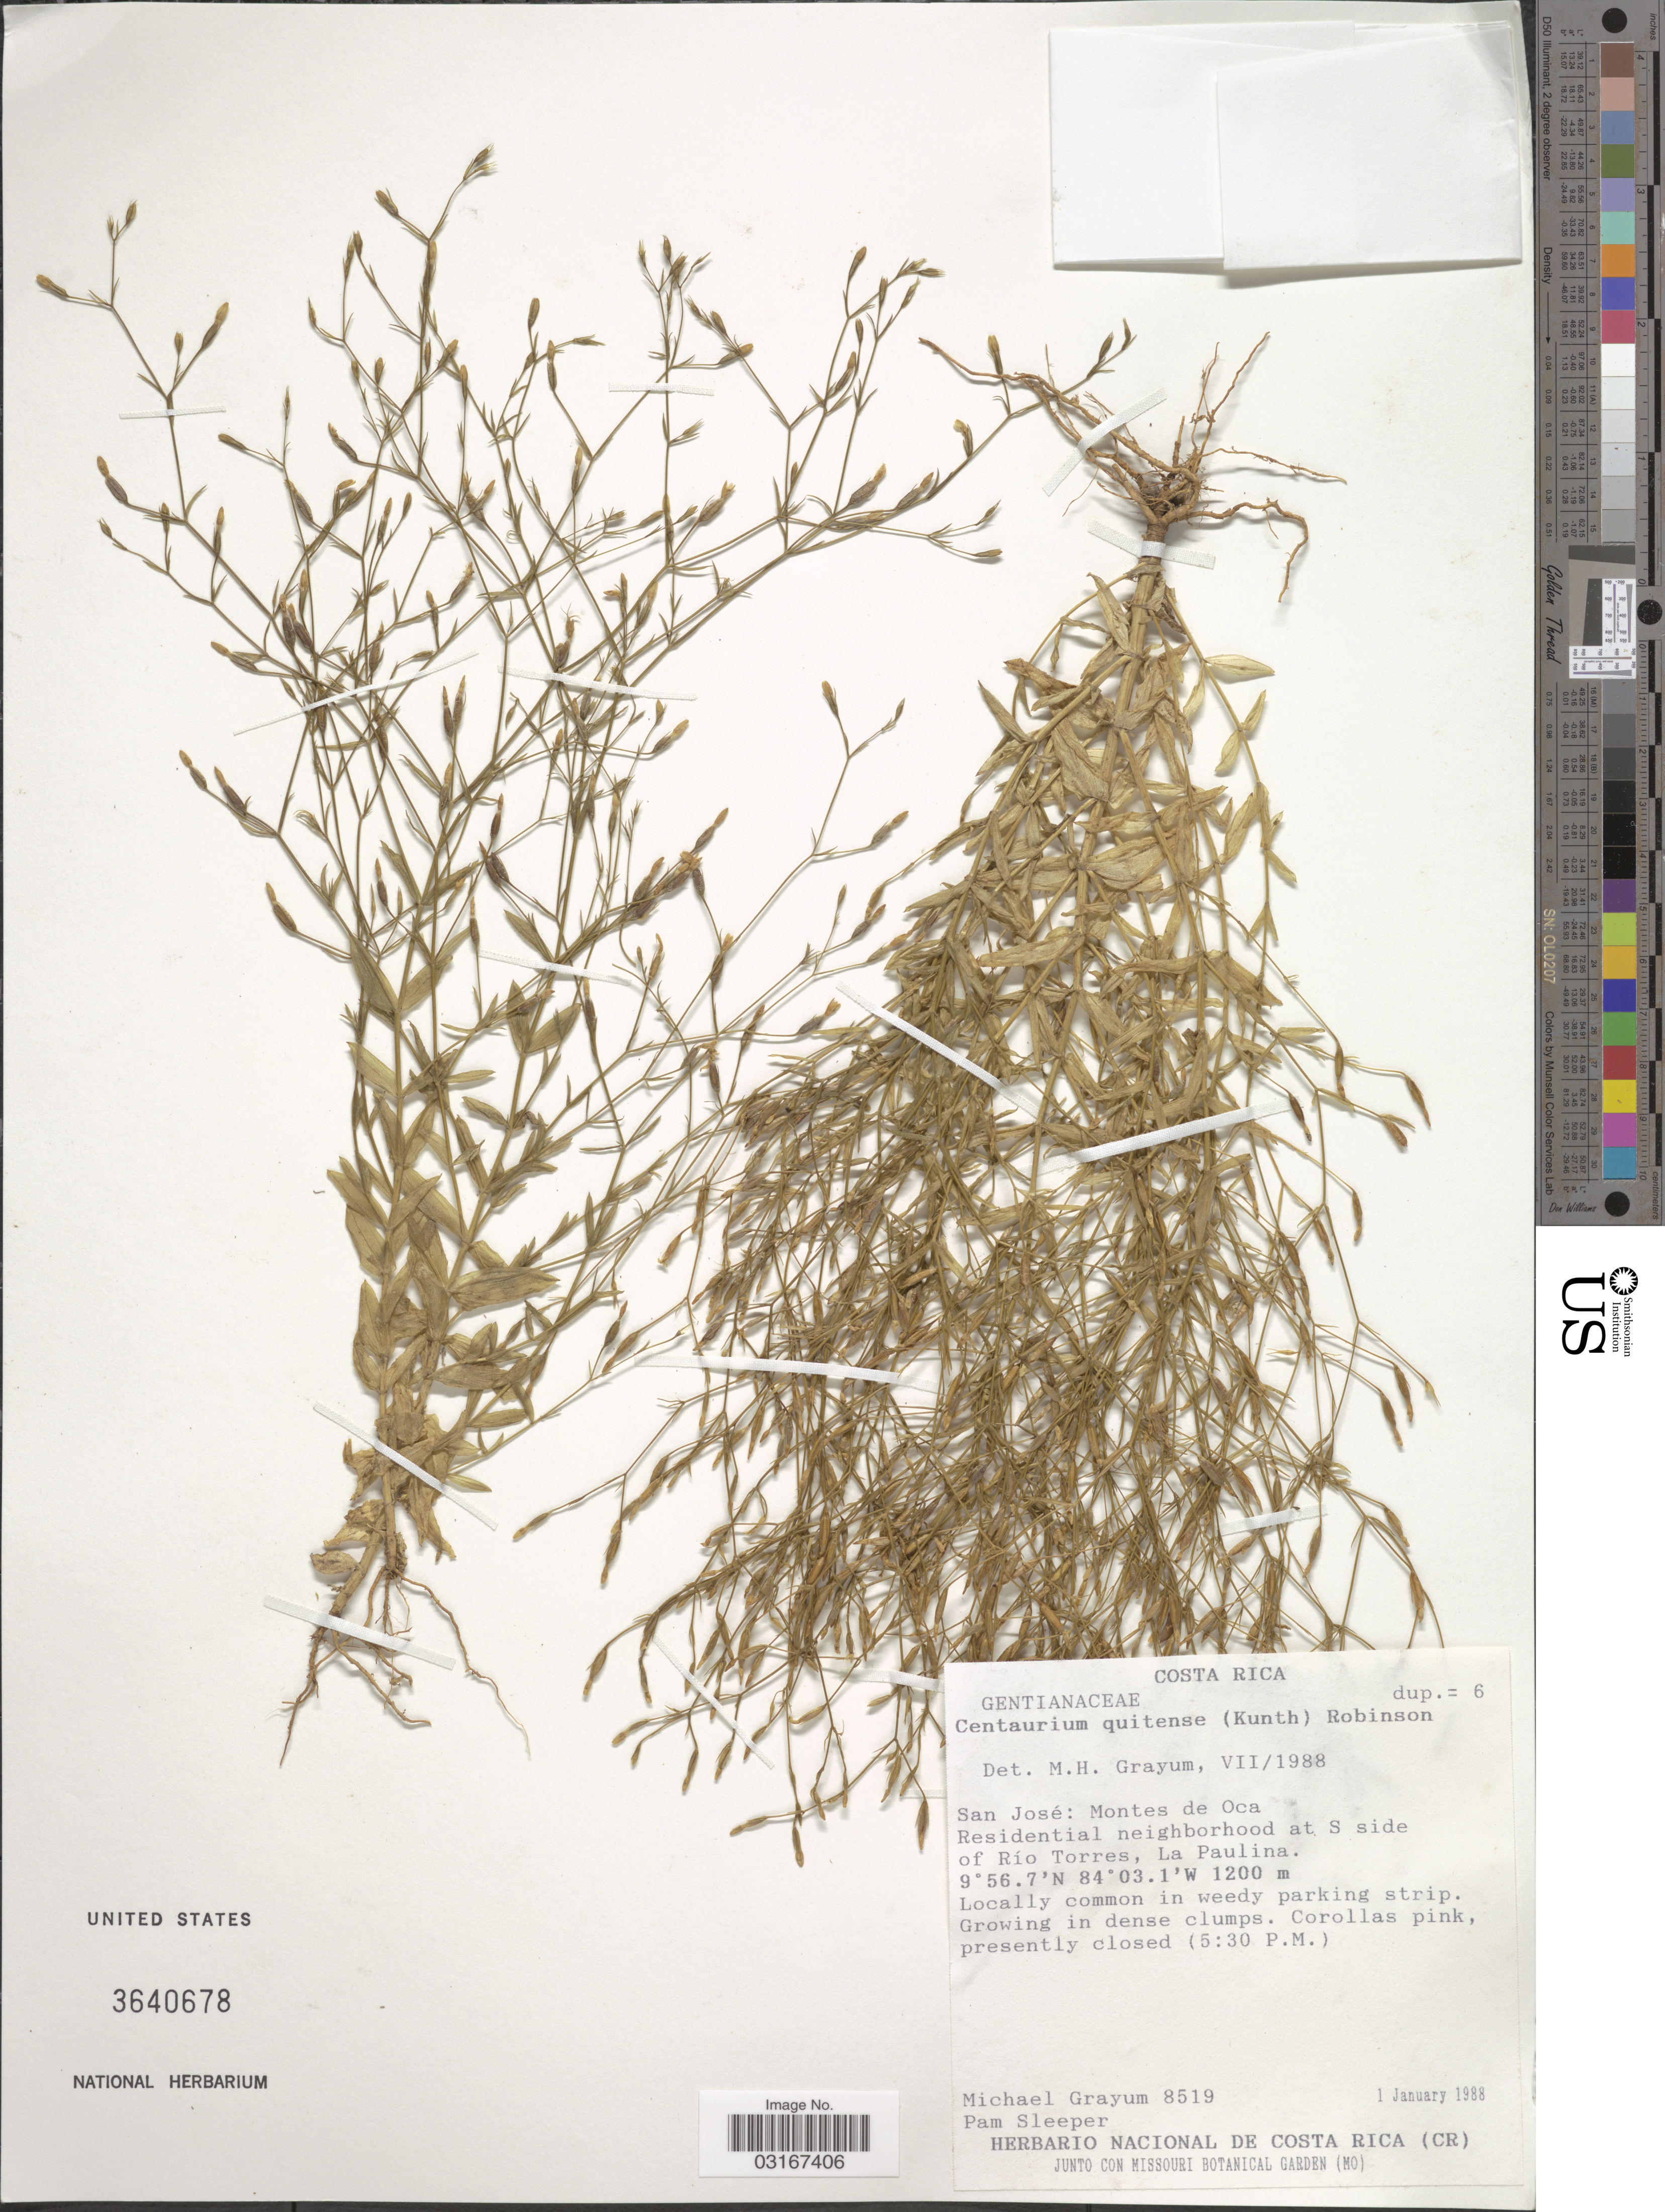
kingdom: Plantae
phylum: Tracheophyta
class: Magnoliopsida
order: Gentianales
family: Gentianaceae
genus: Centaurium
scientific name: Centaurium quitense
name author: (Kunth) B.L. Rob.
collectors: M. H. Grayum & P. Sleeper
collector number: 8519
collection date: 1988-01-01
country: Costa Rica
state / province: San José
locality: Montes de Oca. Residential neighborhood at S side of Río Torres, La Paulina.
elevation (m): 1200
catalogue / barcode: US 3640678